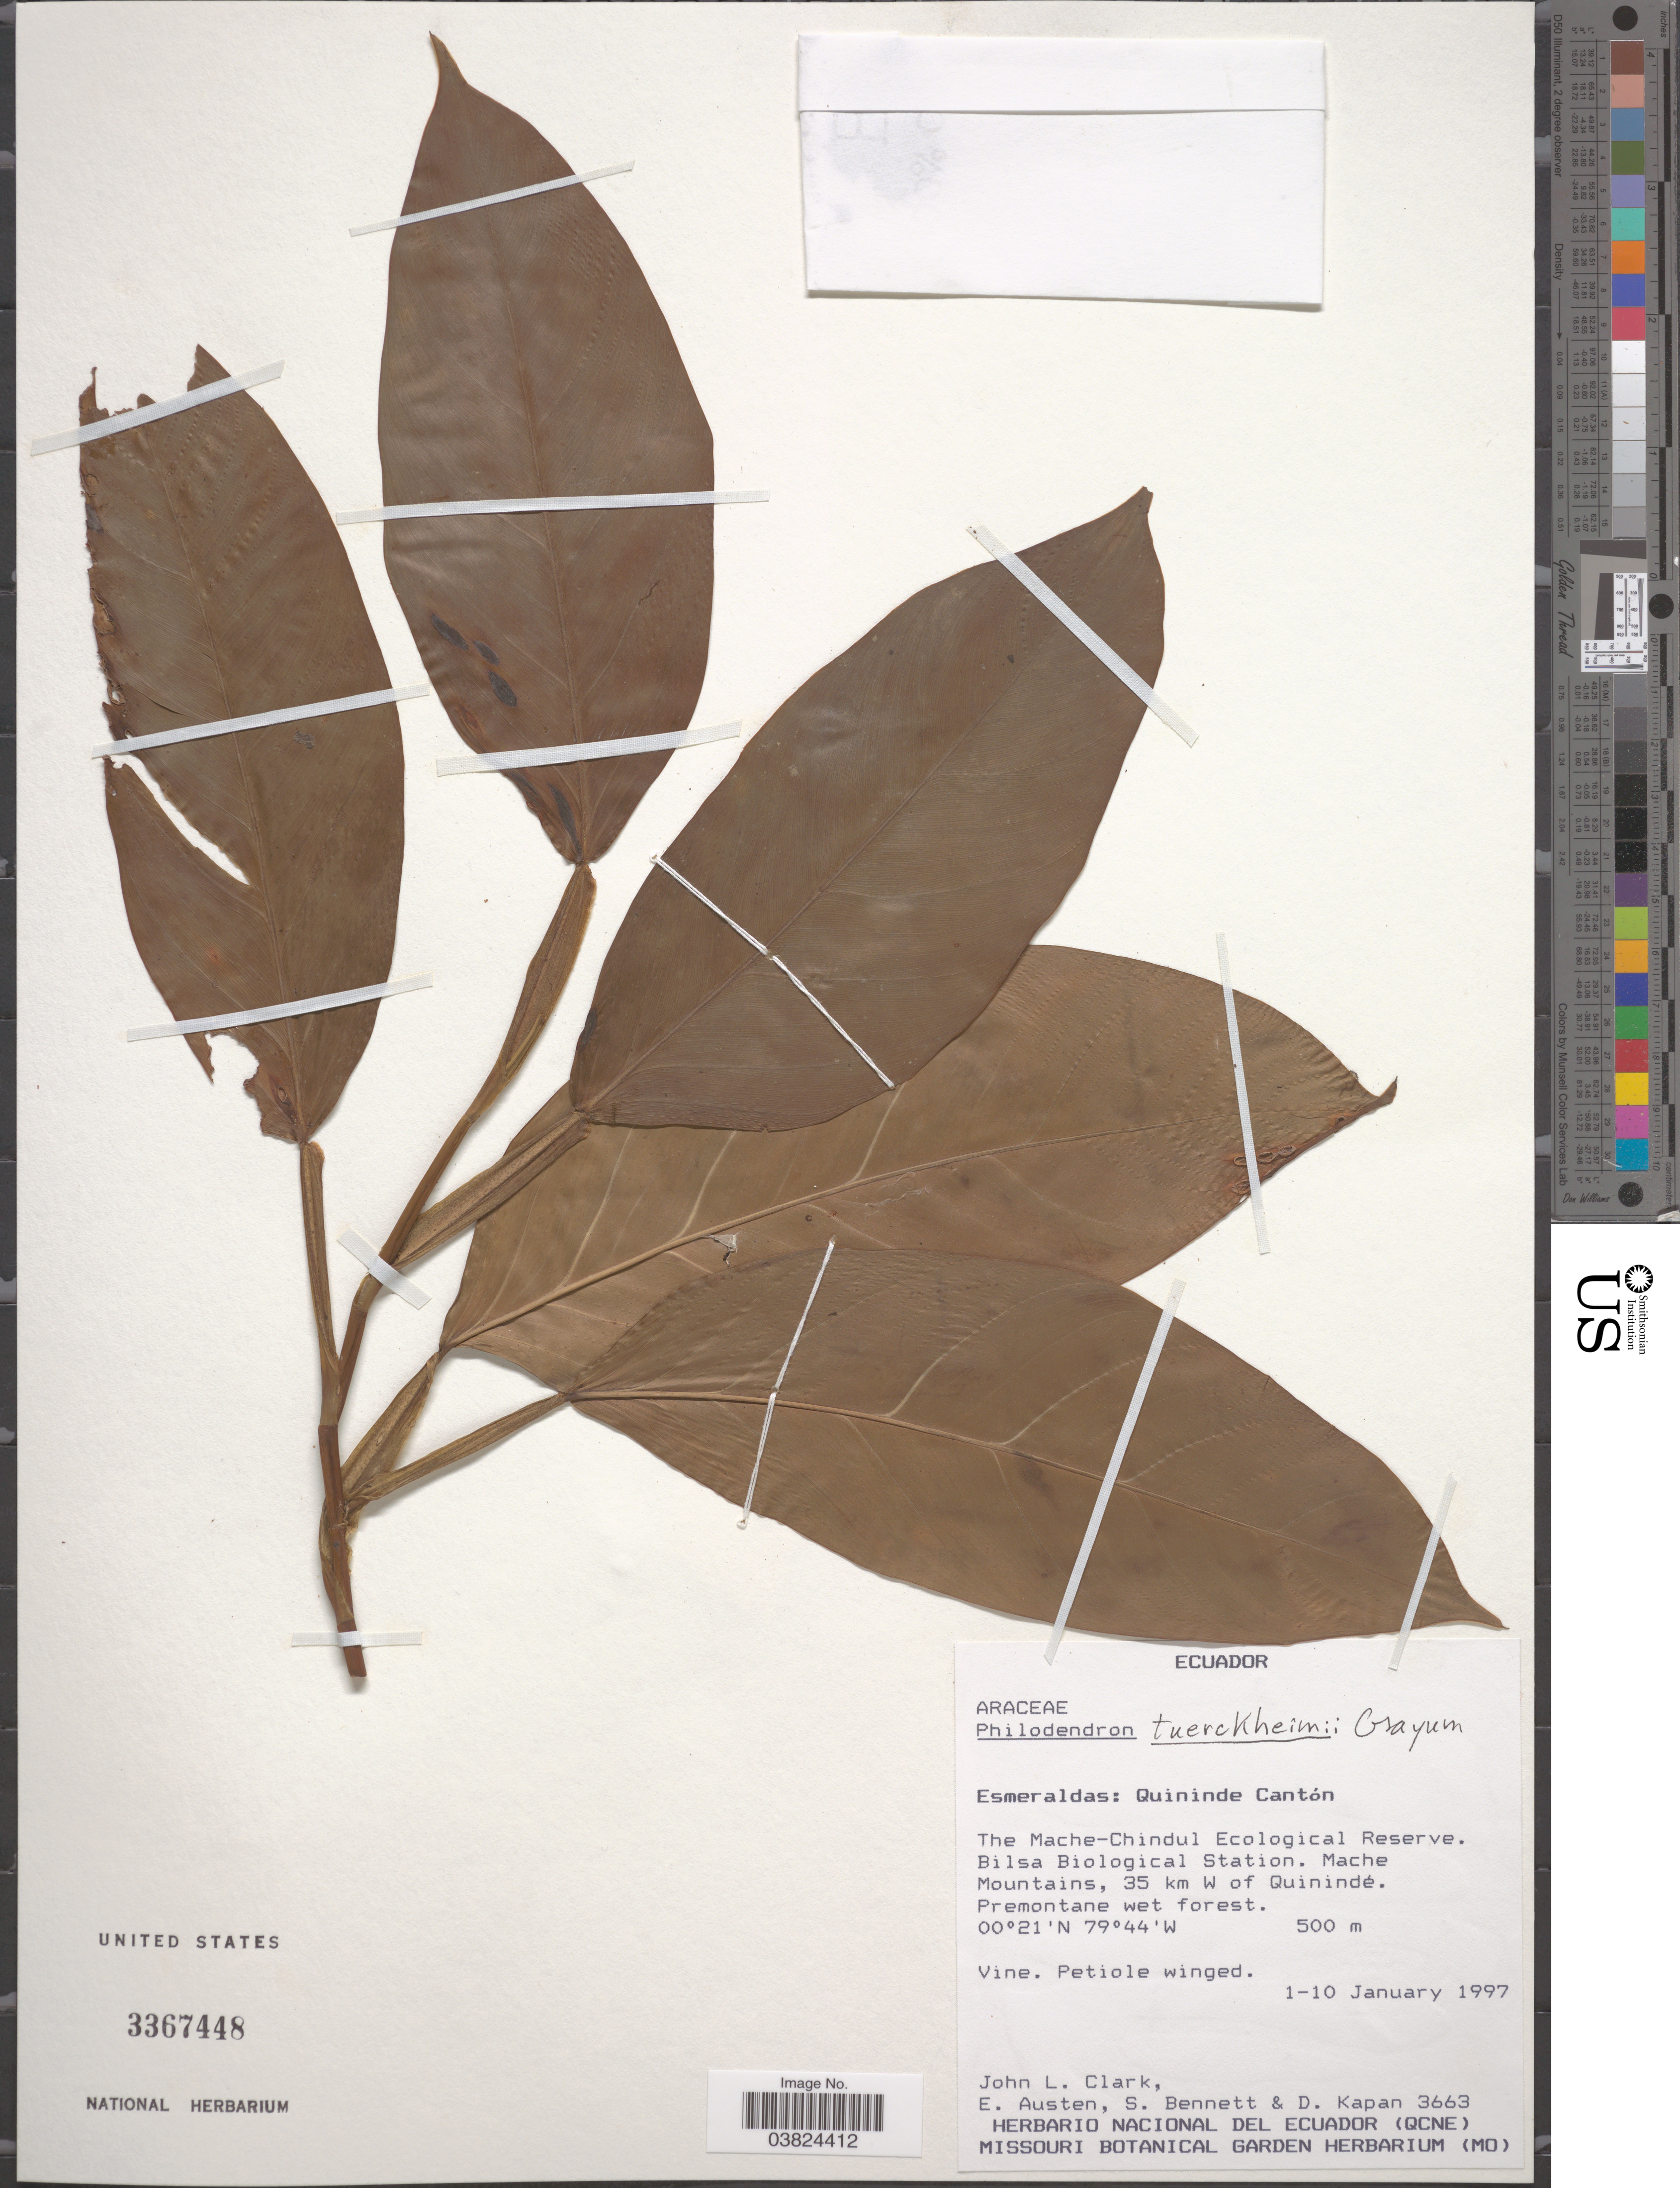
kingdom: Plantae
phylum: Tracheophyta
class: Liliopsida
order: Alismatales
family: Araceae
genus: Philodendron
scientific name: Philodendron tuerckheimii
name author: Grayam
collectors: J. L. Clark, E. Austen, S. Bennett & D. Kapan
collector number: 3663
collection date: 1997-01-01/1997-01-10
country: Ecuador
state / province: Esmeraldas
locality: Quininde Cantón. The Mache-Chindul Ecological Reserve. Bilsa Biological Station. Mache Mountains, 35 km W of Quinindé.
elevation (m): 500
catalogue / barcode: US 3367448